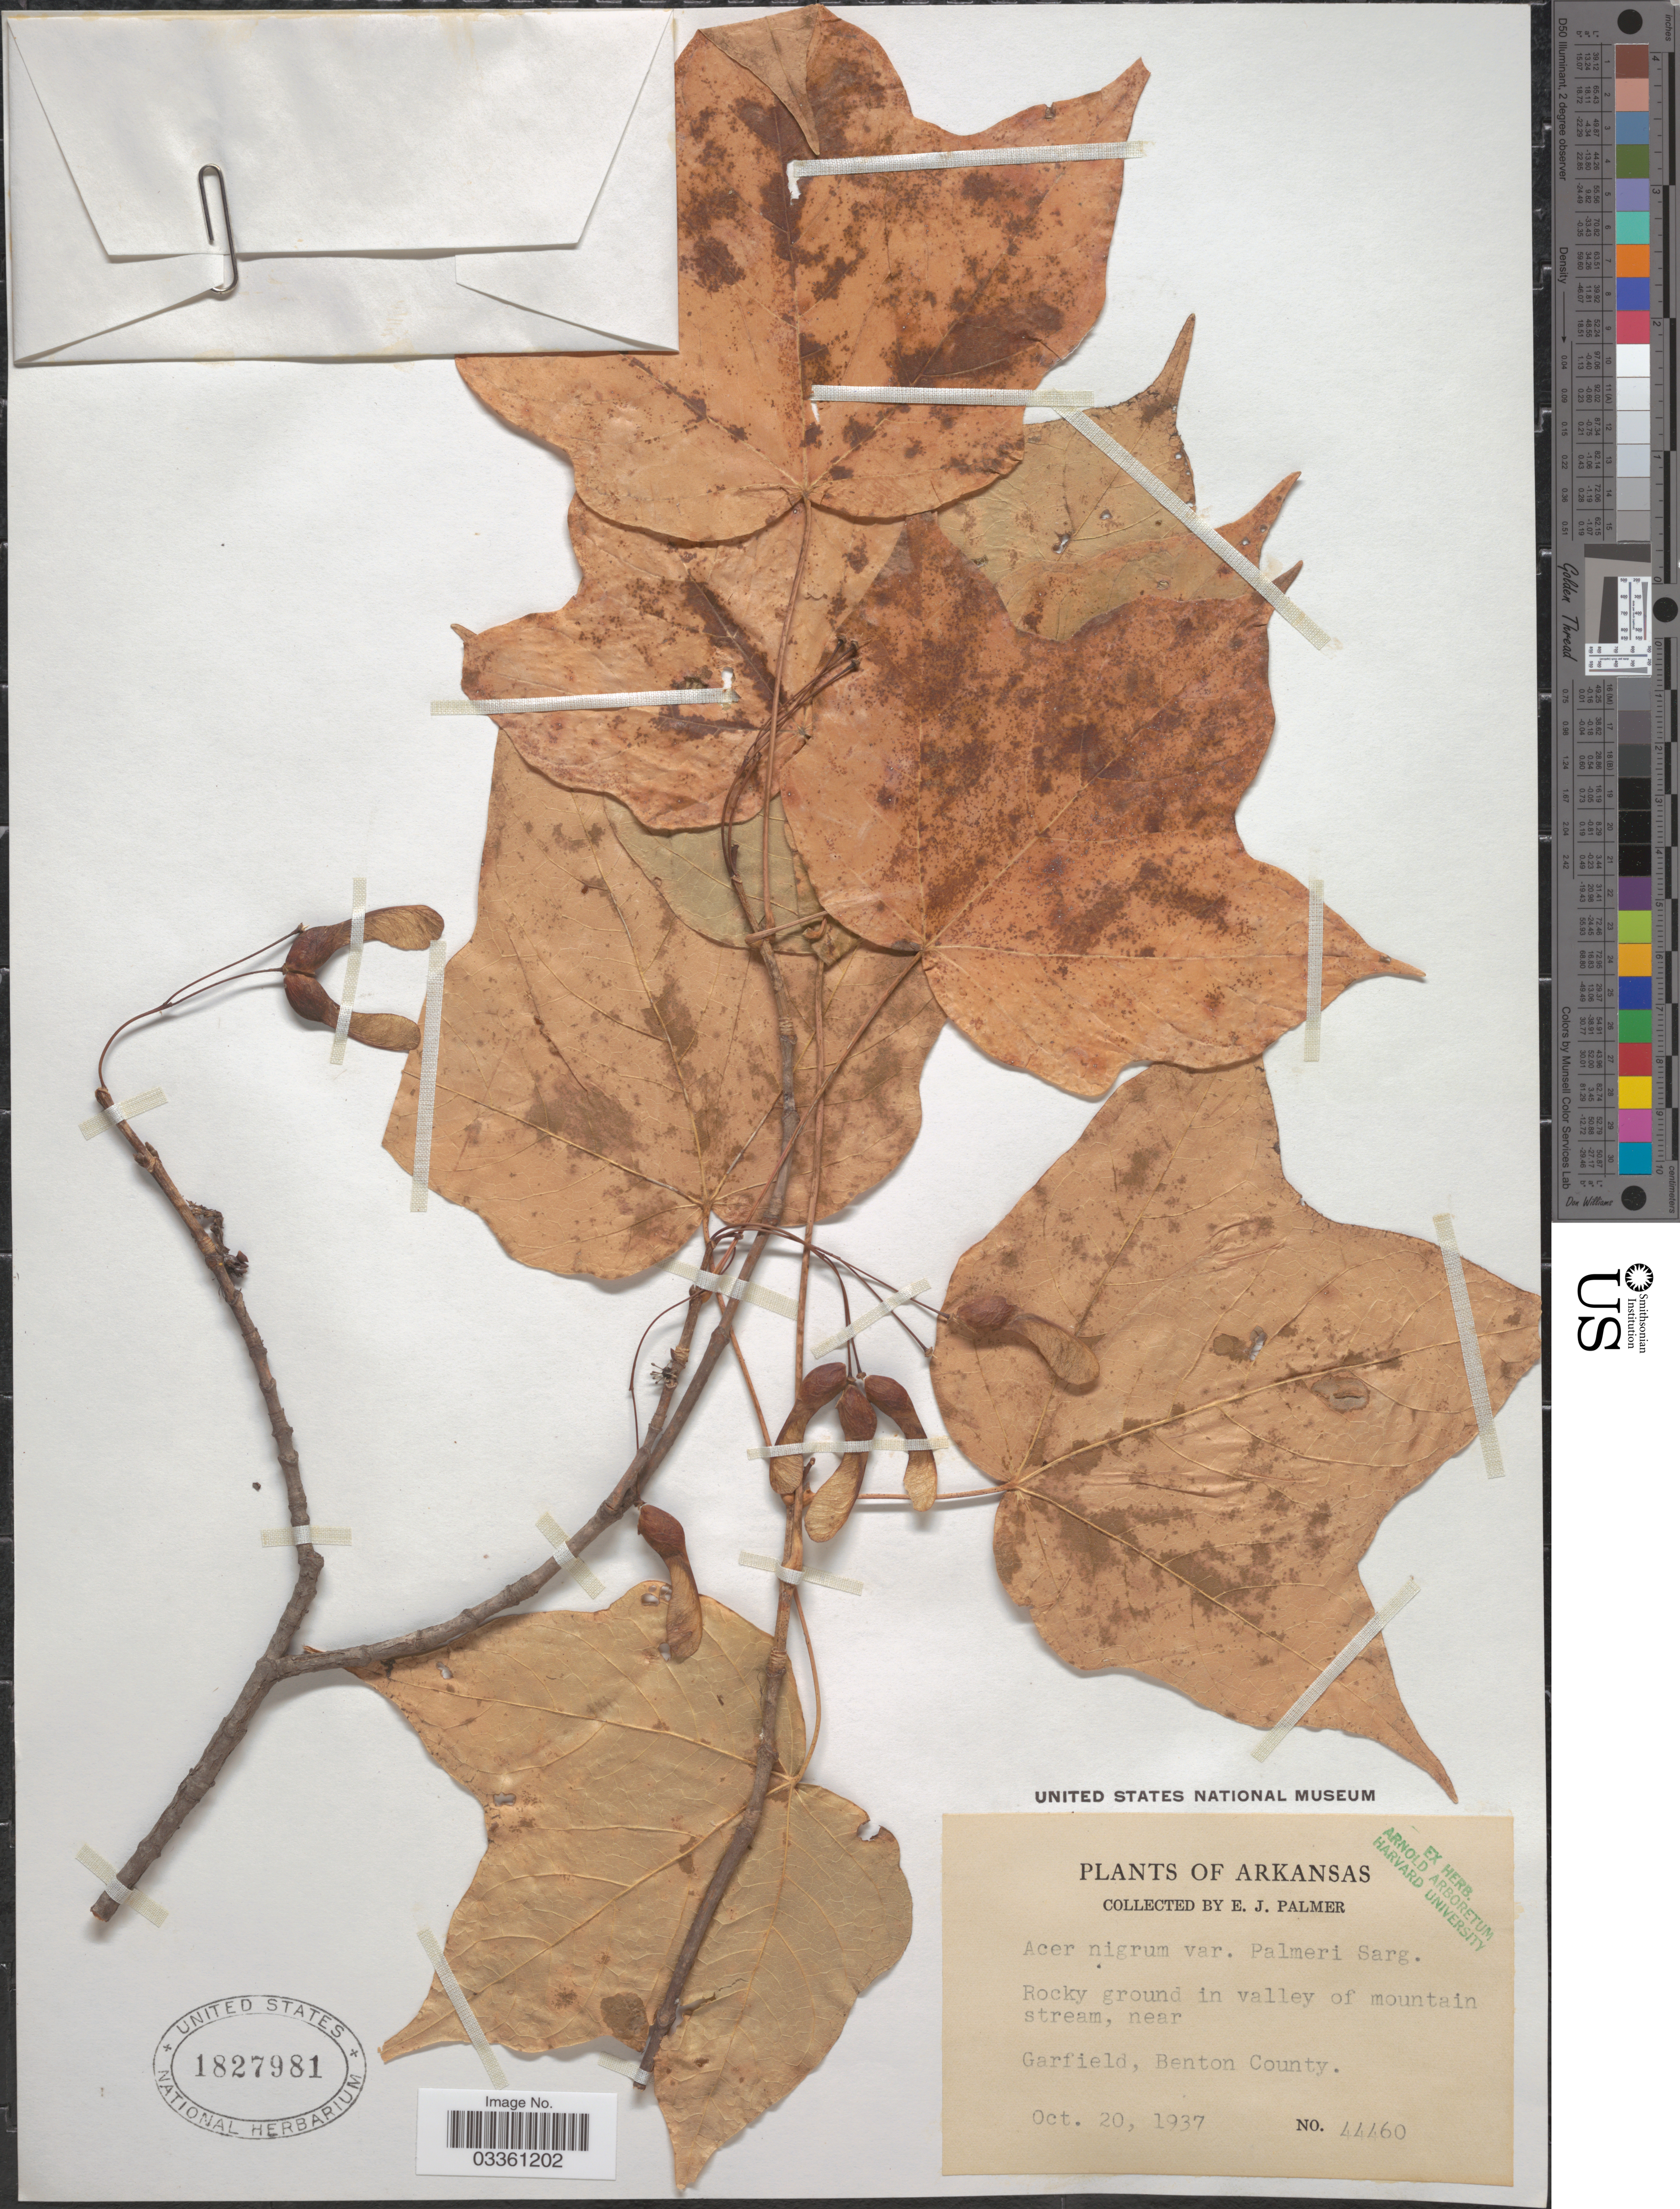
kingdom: Plantae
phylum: Tracheophyta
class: Magnoliopsida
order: Sapindales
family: Sapindaceae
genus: Acer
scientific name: Acer saccharum subsp. nigrum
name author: (F. Michx.) Desmarais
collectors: E. J. Palmer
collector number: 44460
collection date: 1937-10-20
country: United States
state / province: Arkansas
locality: Near Garfield, Benton County.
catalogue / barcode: US 1827981